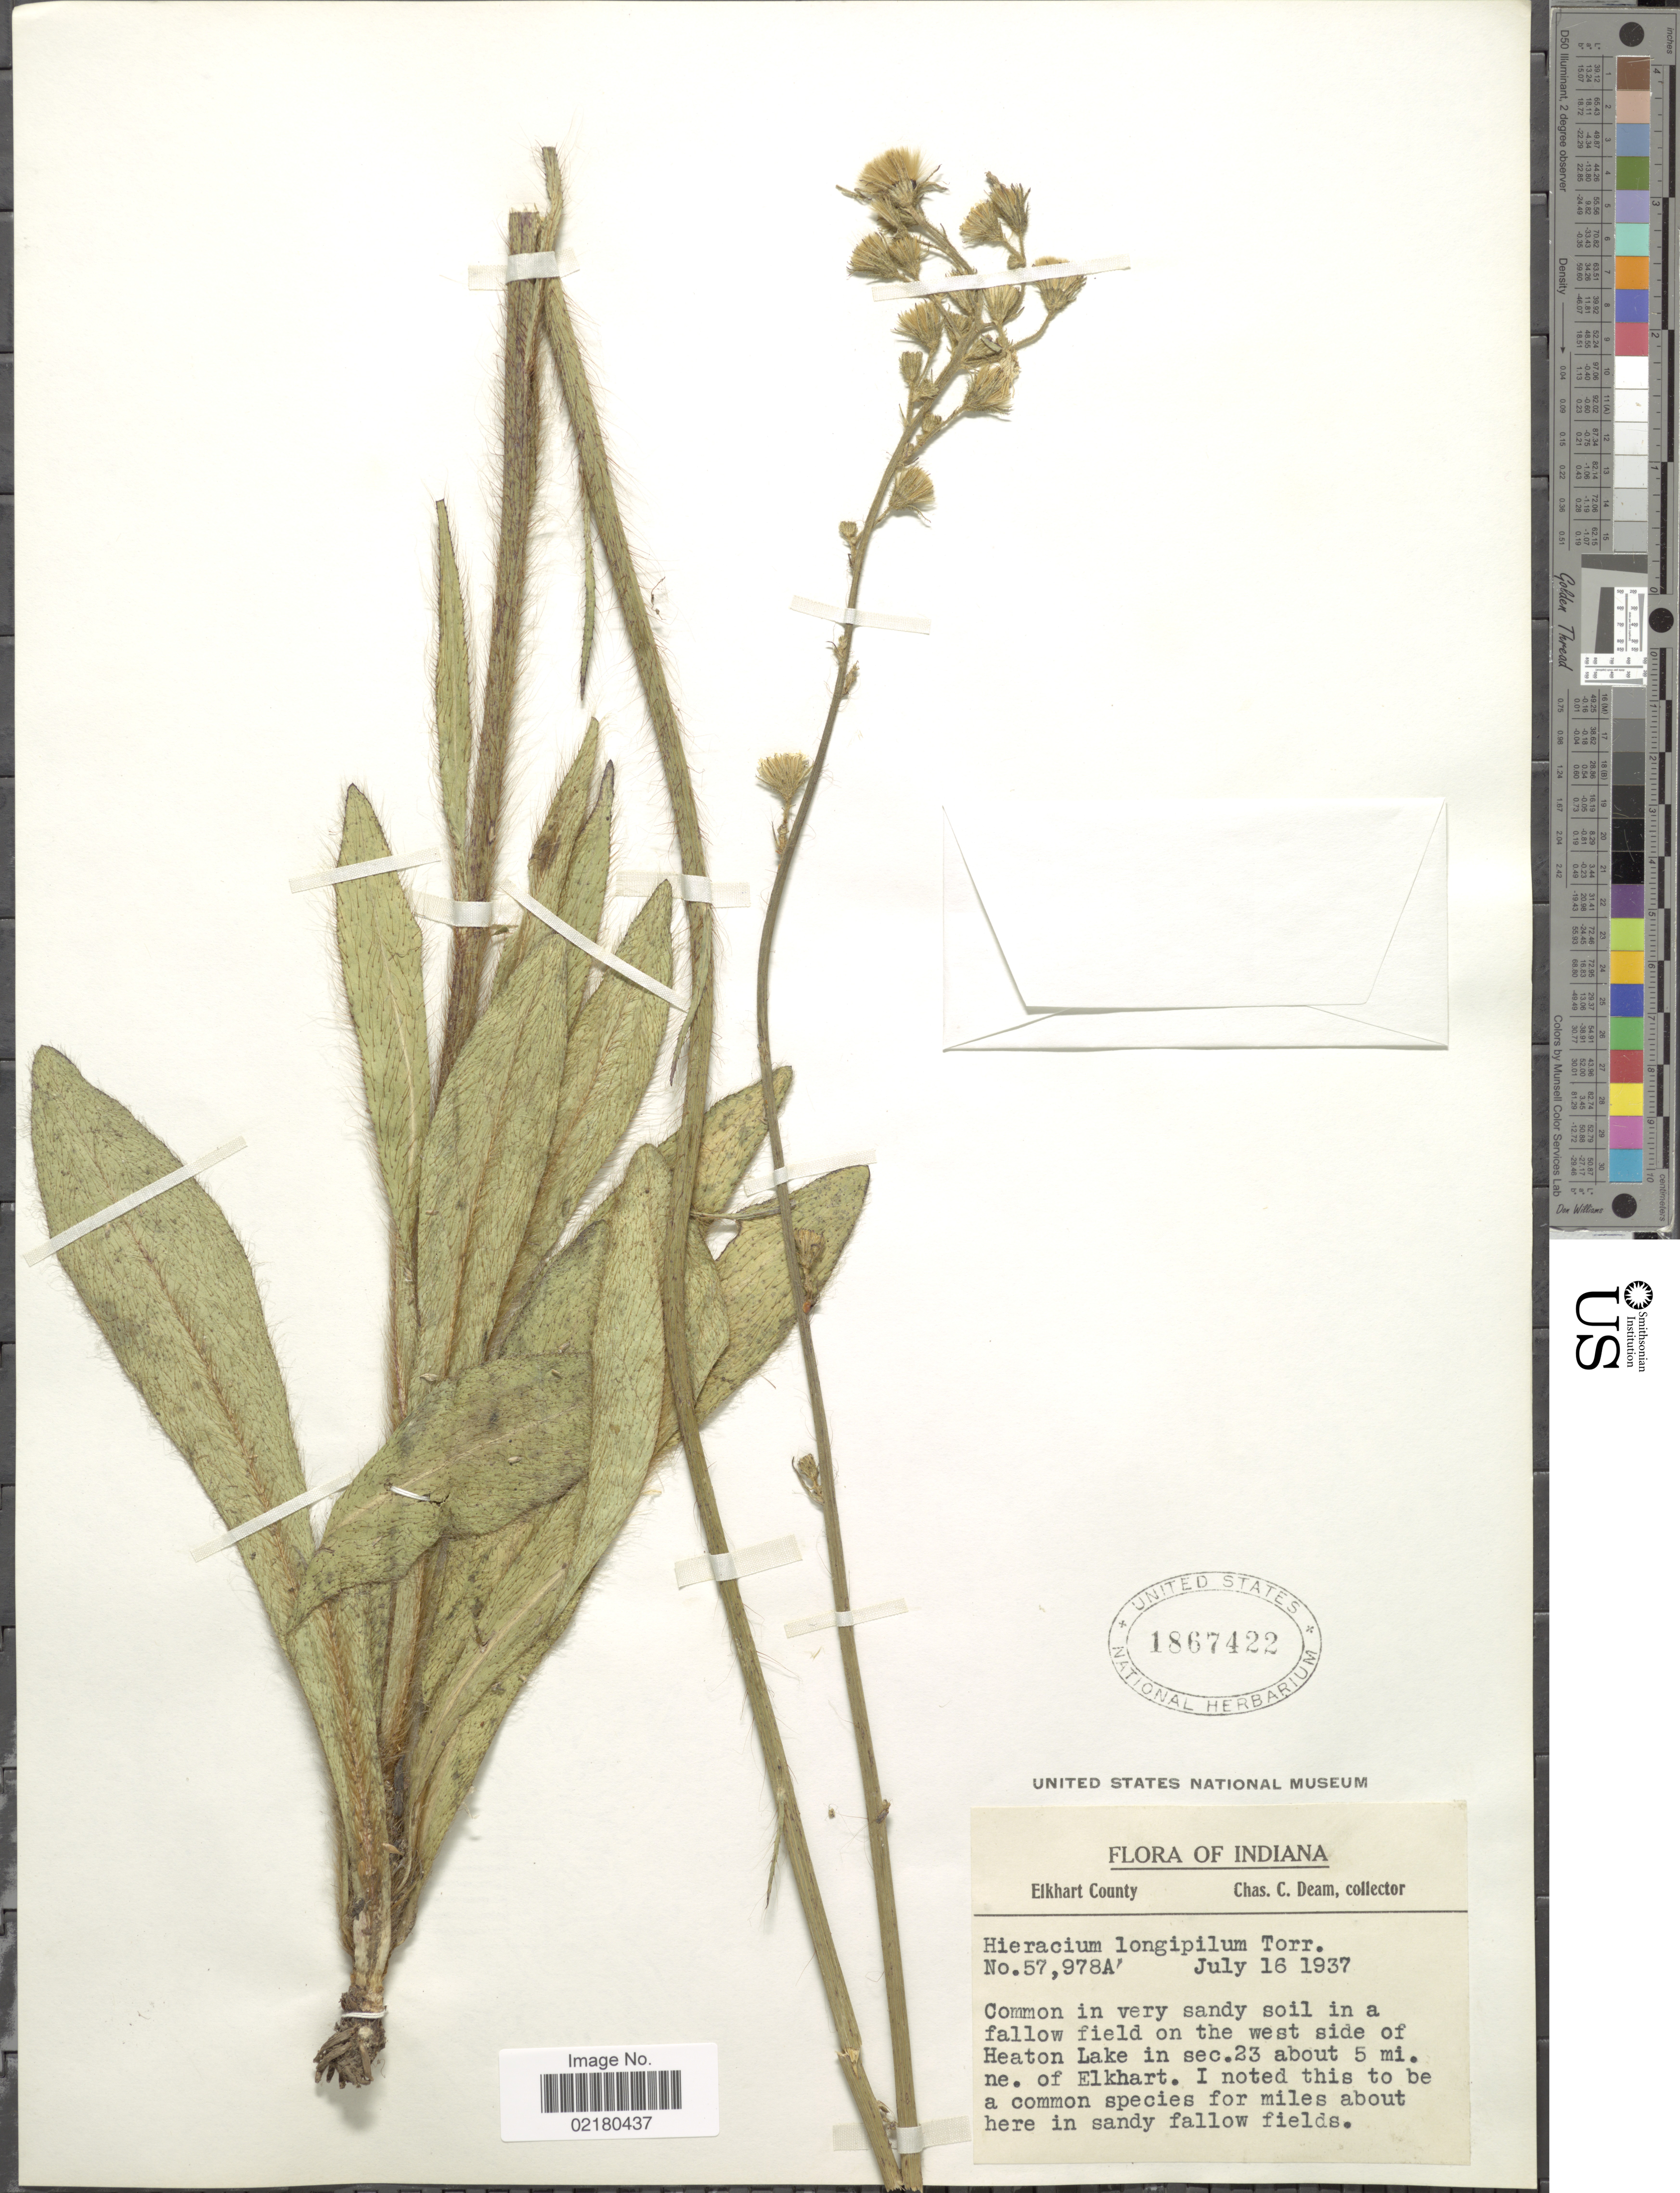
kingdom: Plantae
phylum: Tracheophyta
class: Magnoliopsida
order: Asterales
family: Asteraceae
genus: Hieracium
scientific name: Hieracium longipilum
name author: Torr. ex Hook.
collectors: C. C. Deam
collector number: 57978A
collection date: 1937-07-16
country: United States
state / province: Indiana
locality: Eikhart County: Common in very sandy soil in a fallow field on the west side of Heaton Lake in sec.23 about 5 mi. ne. of Eikhart.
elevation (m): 1524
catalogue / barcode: US 1223947